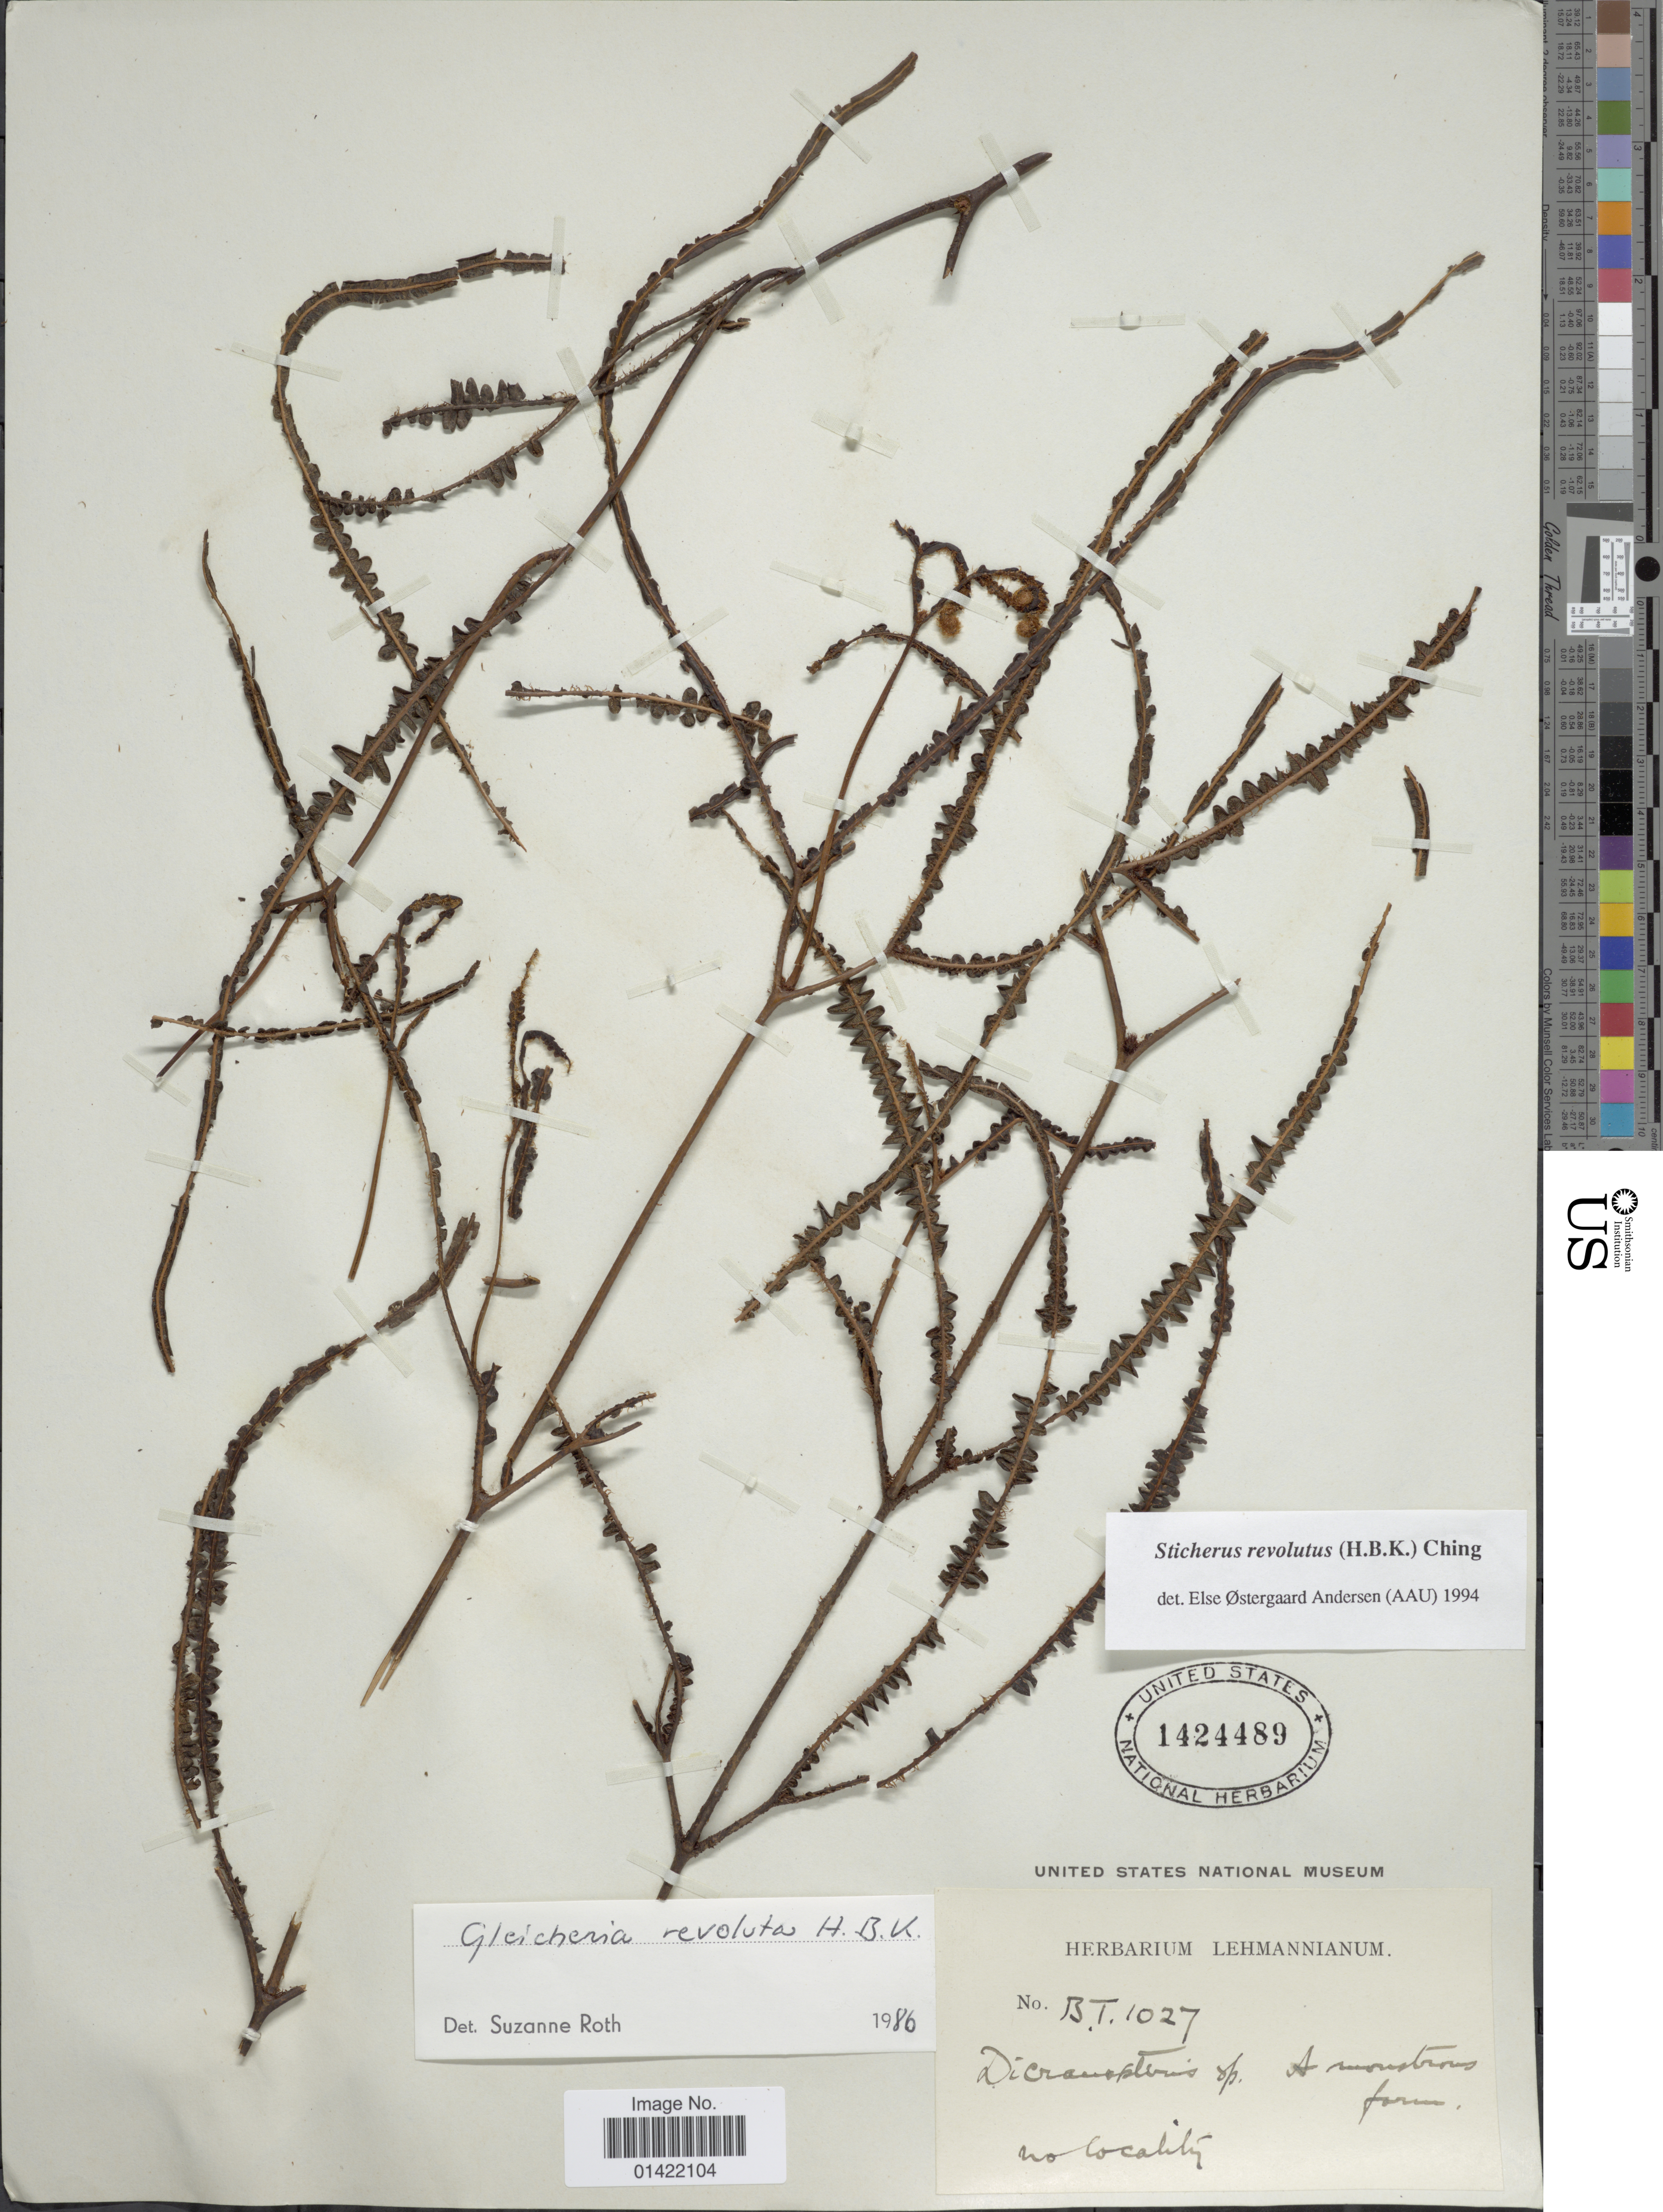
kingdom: Plantae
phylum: Tracheophyta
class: Polypodiopsida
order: Gleicheniales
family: Gleicheniaceae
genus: Sticherus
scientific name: Sticherus revolutus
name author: (Kunth) Ching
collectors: ex herb. Lehmannianum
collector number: B.T.1027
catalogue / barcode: US 1424489